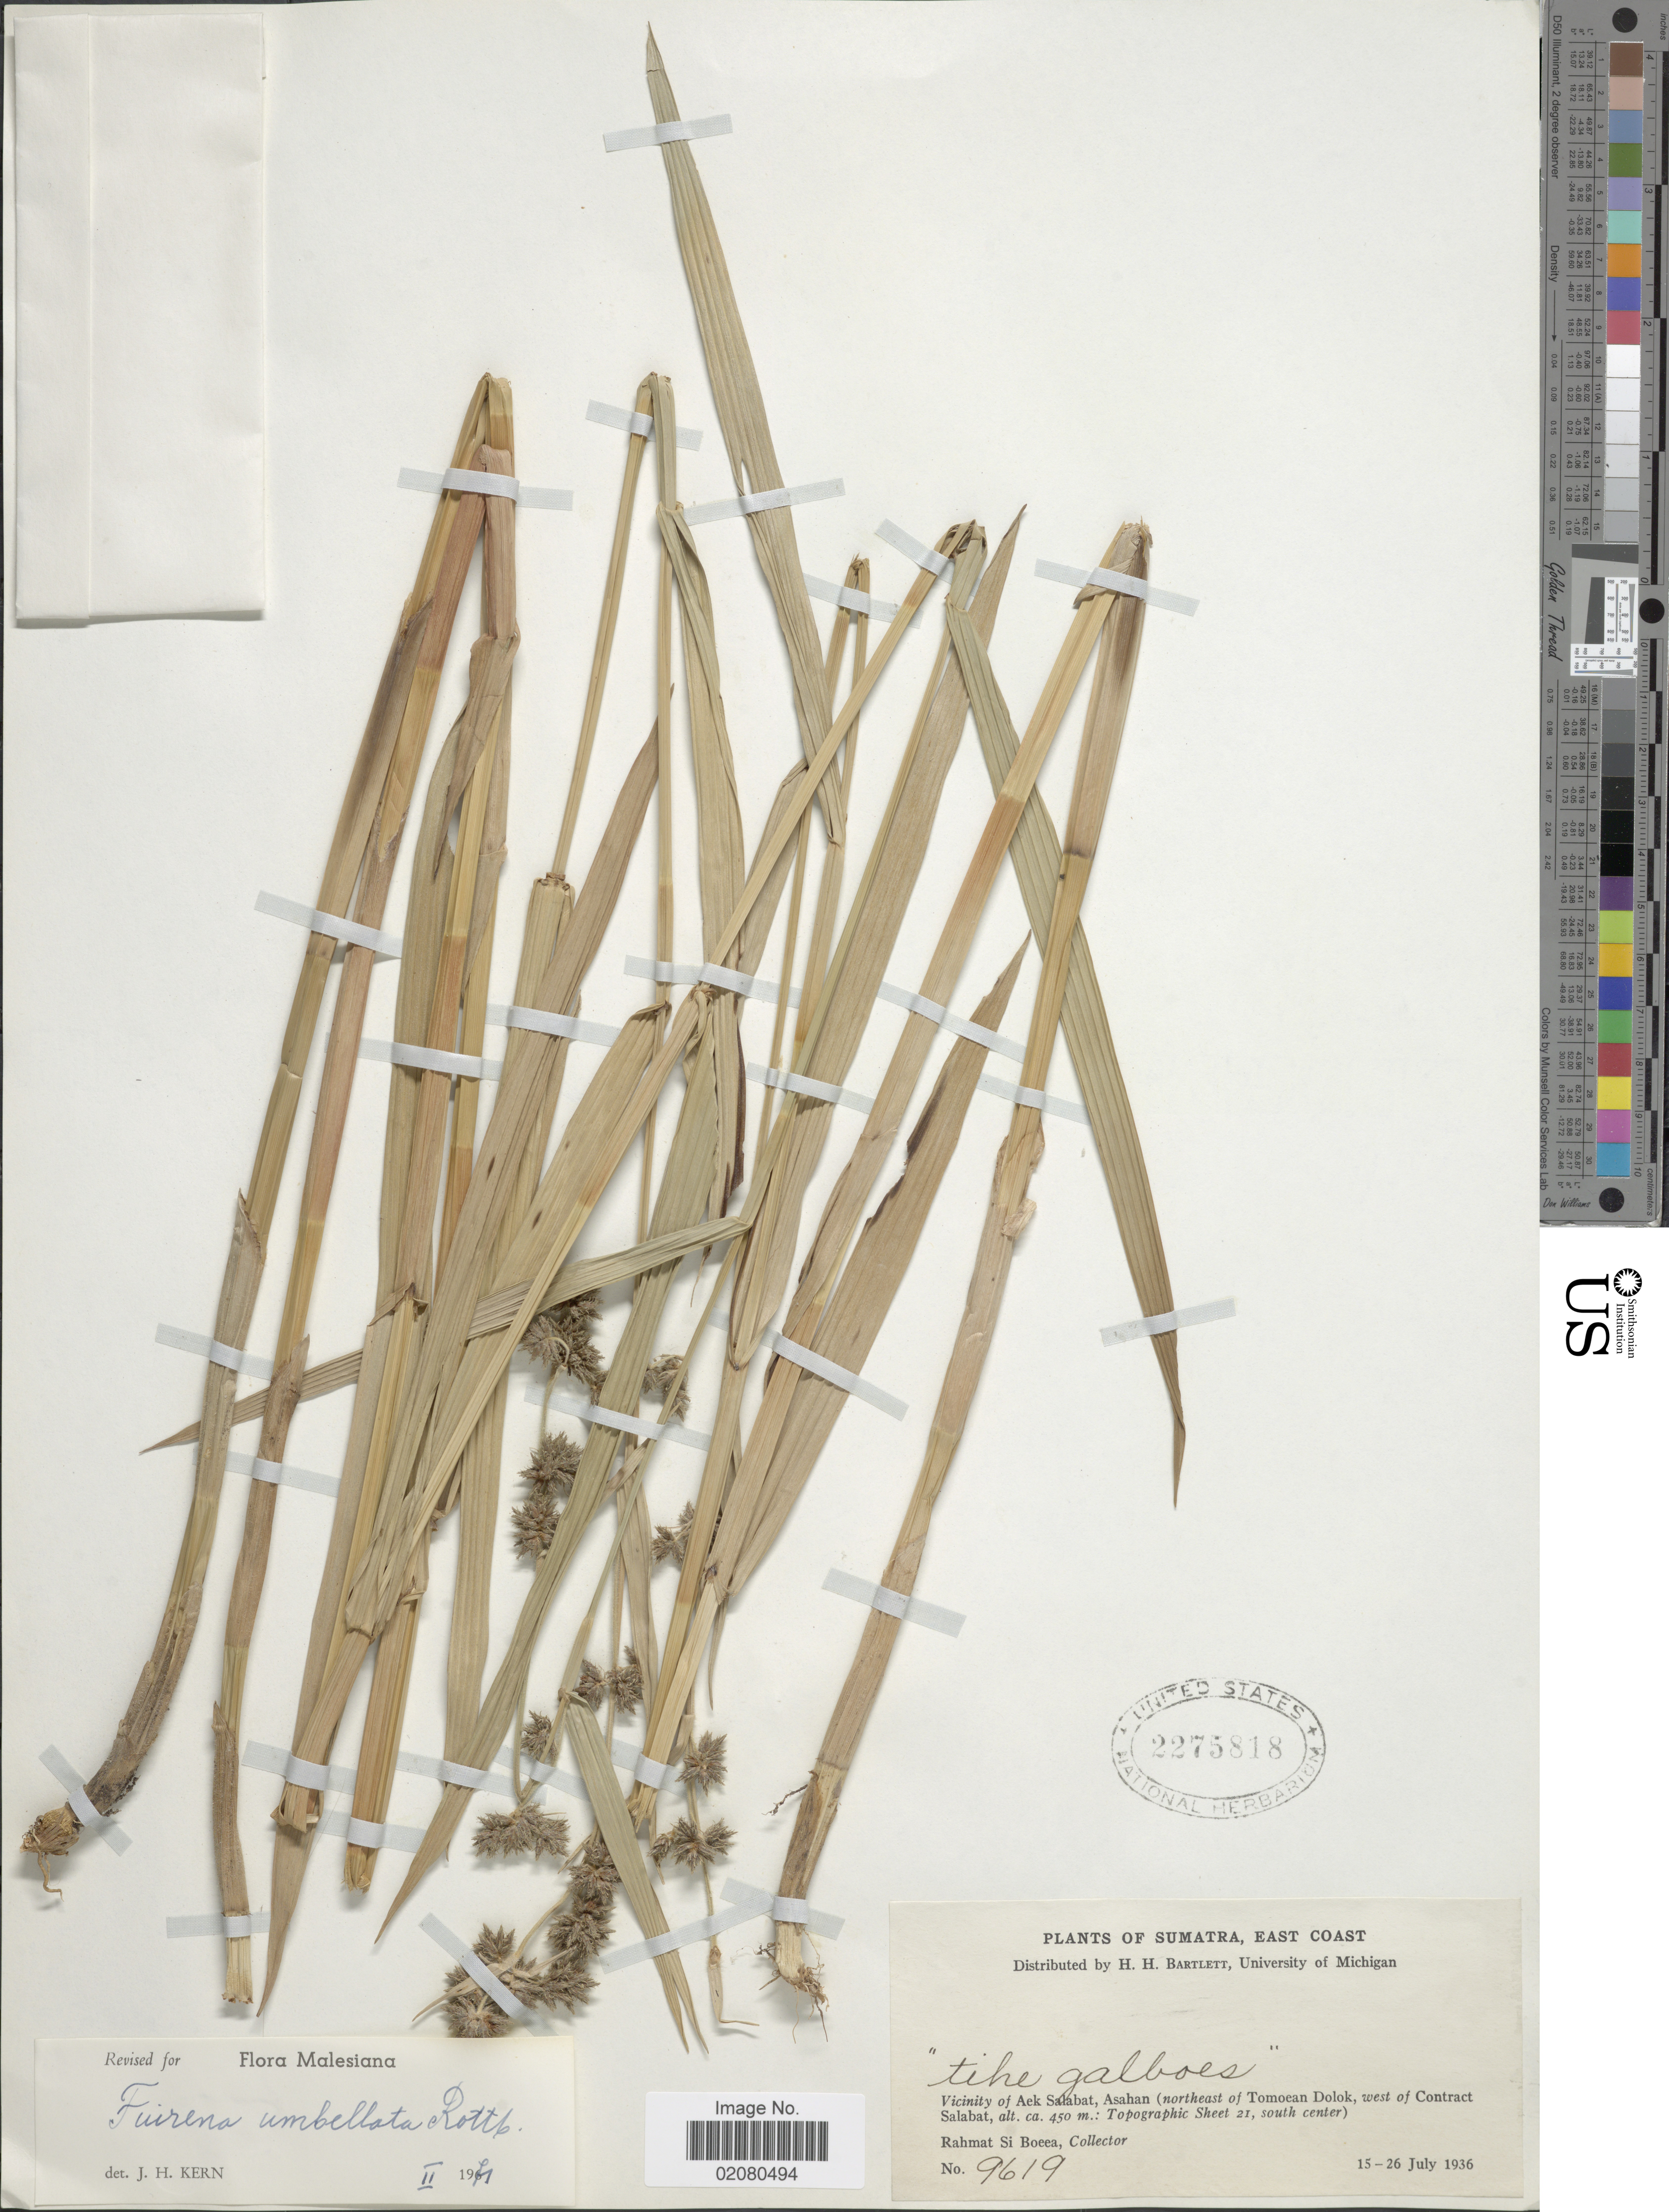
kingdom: Plantae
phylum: Tracheophyta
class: Liliopsida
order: Poales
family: Cyperaceae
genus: Fuirena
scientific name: Fuirena umbellata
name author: Rottb.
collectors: Rahmat Si Boeea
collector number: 9619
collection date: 1936-07-15/1936-07-26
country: Indonesia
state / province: Sumatra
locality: East Coast, Vicinity of Aek Salabat, Asahan (northeast of Tomoean Dolok, west of Contract Salabat, Topographic Sheet 21, south center).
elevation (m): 450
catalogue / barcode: US 2275818